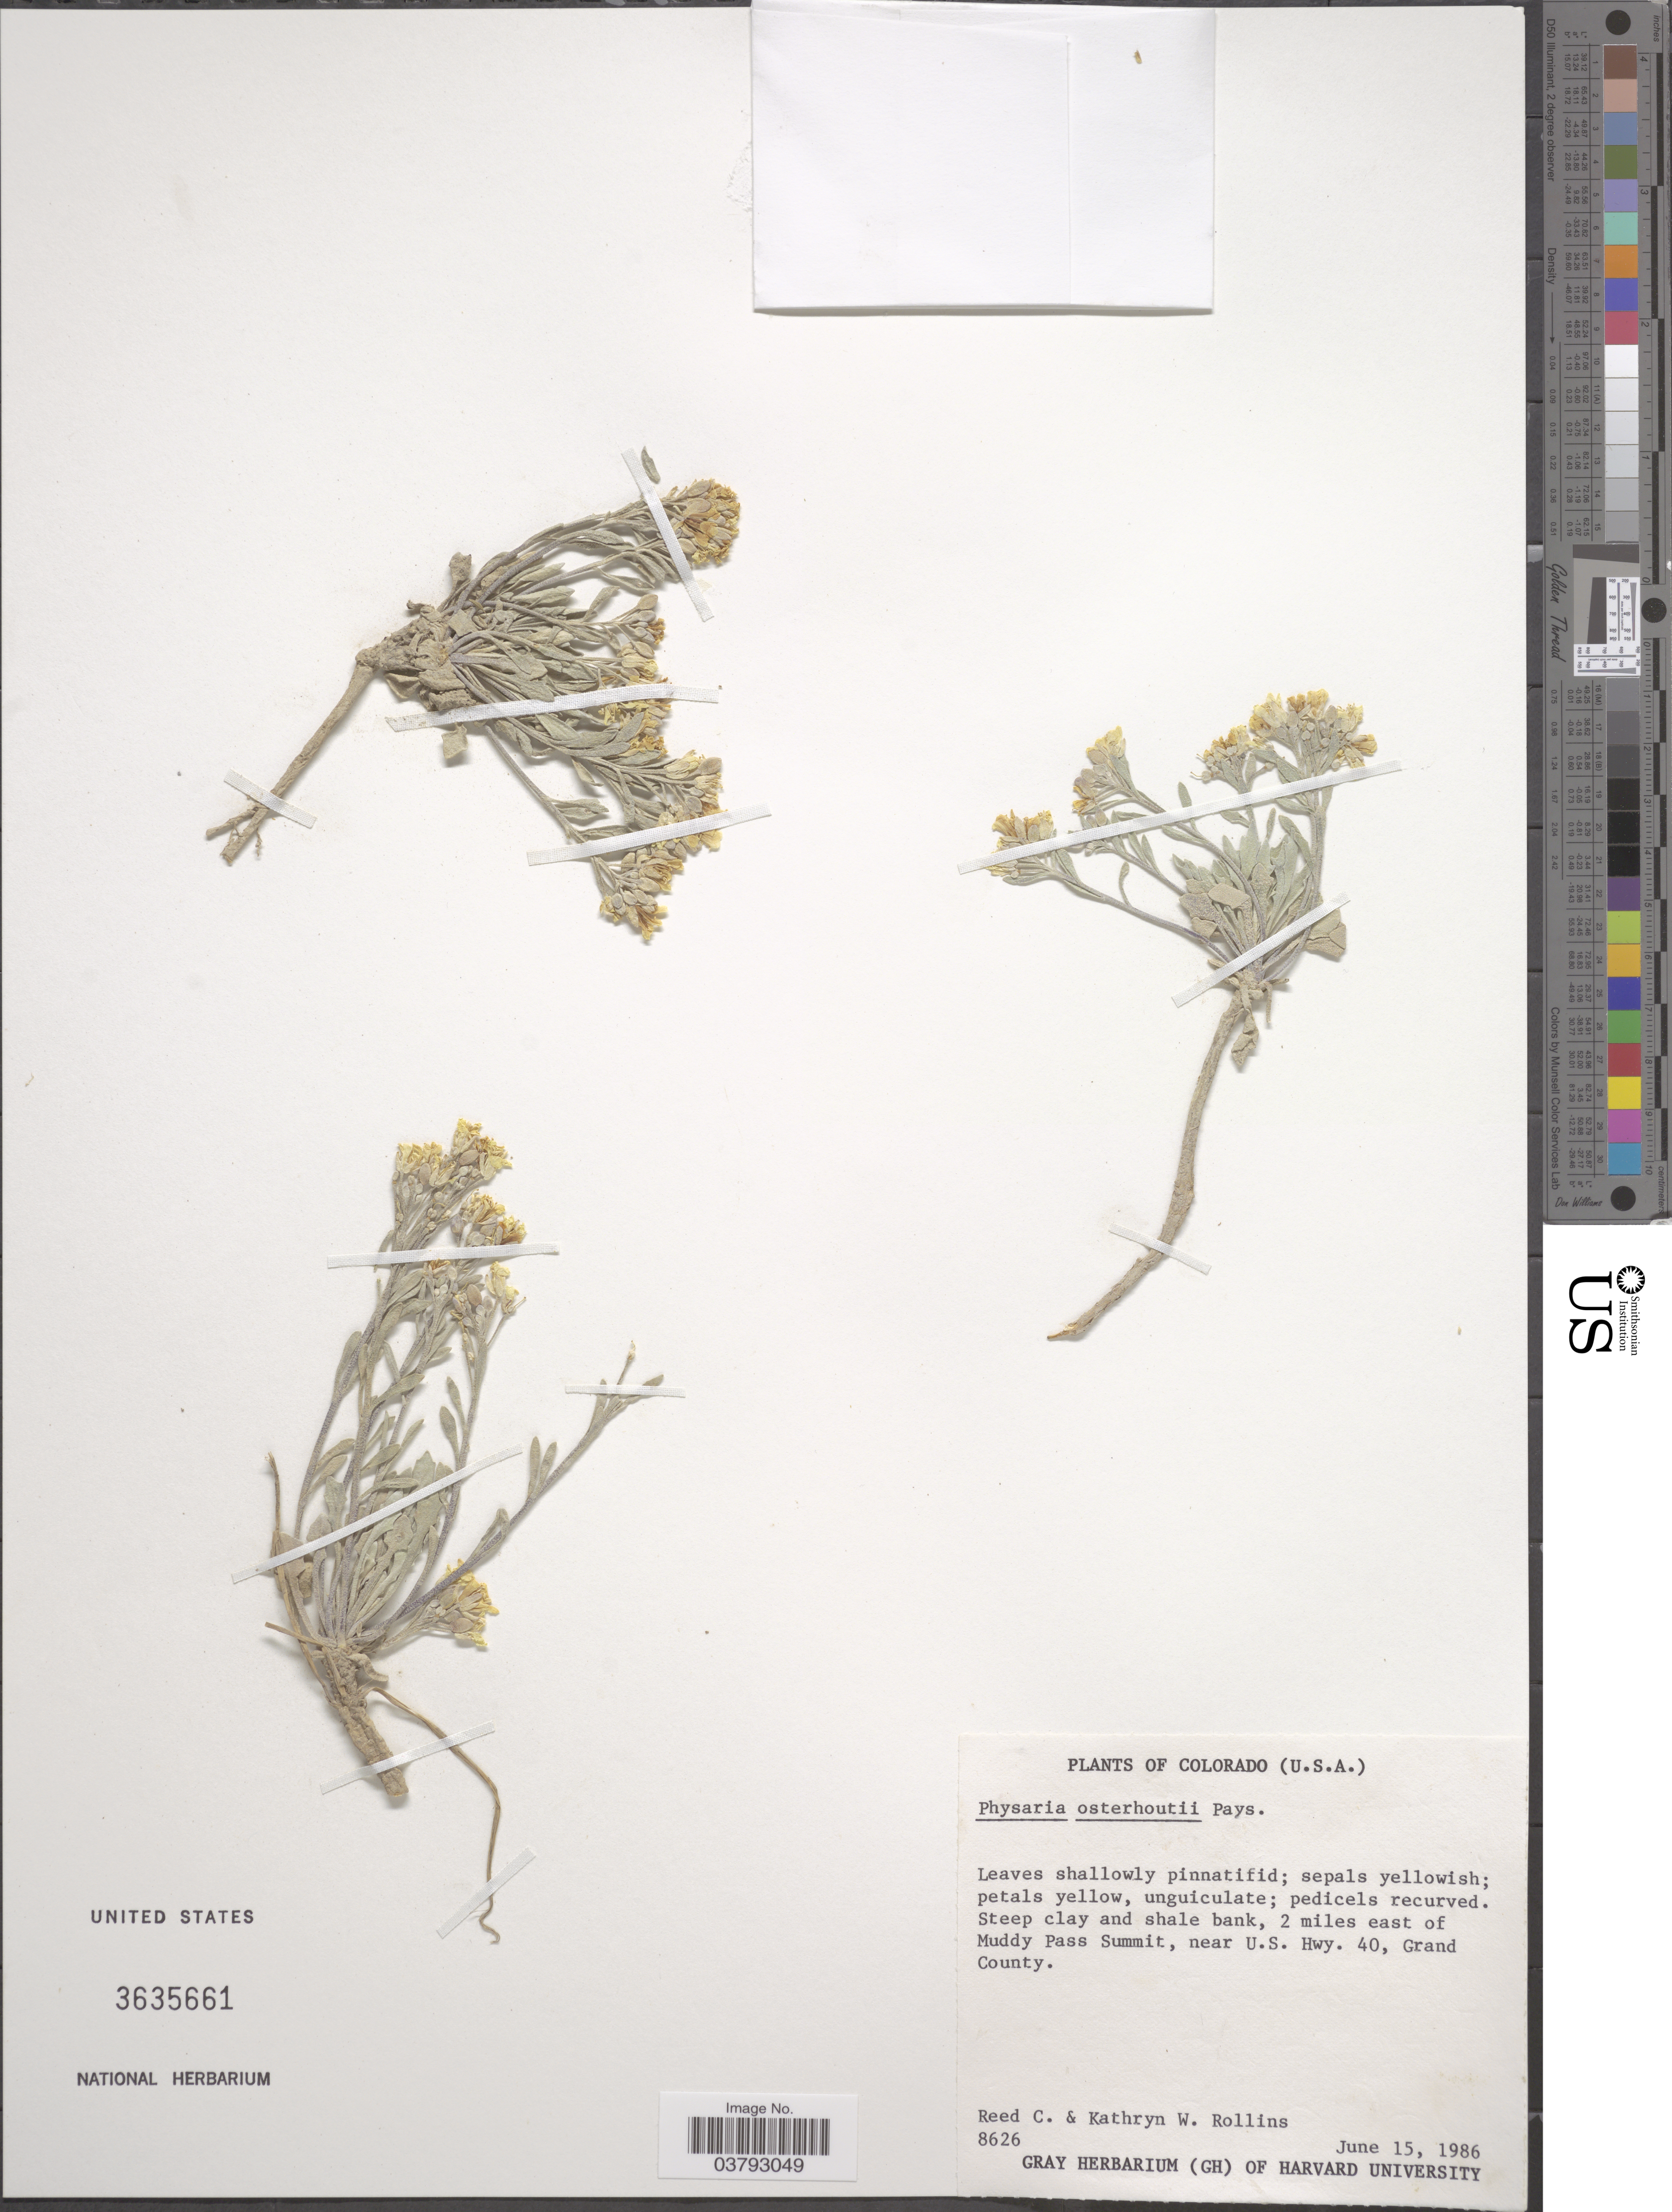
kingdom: Plantae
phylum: Tracheophyta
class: Magnoliopsida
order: Brassicales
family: Brassicaceae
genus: Physaria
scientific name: Physaria osterhoutii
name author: Payson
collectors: R. C. Rollins & K. W. Rollins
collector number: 8626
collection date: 1986-06-15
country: United States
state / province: Colorado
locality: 2 miles east of Muddy Pass Summit, near U. S. Hwy. 40, Grand County.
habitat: steep clay and shale bank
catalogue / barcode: US 3635661